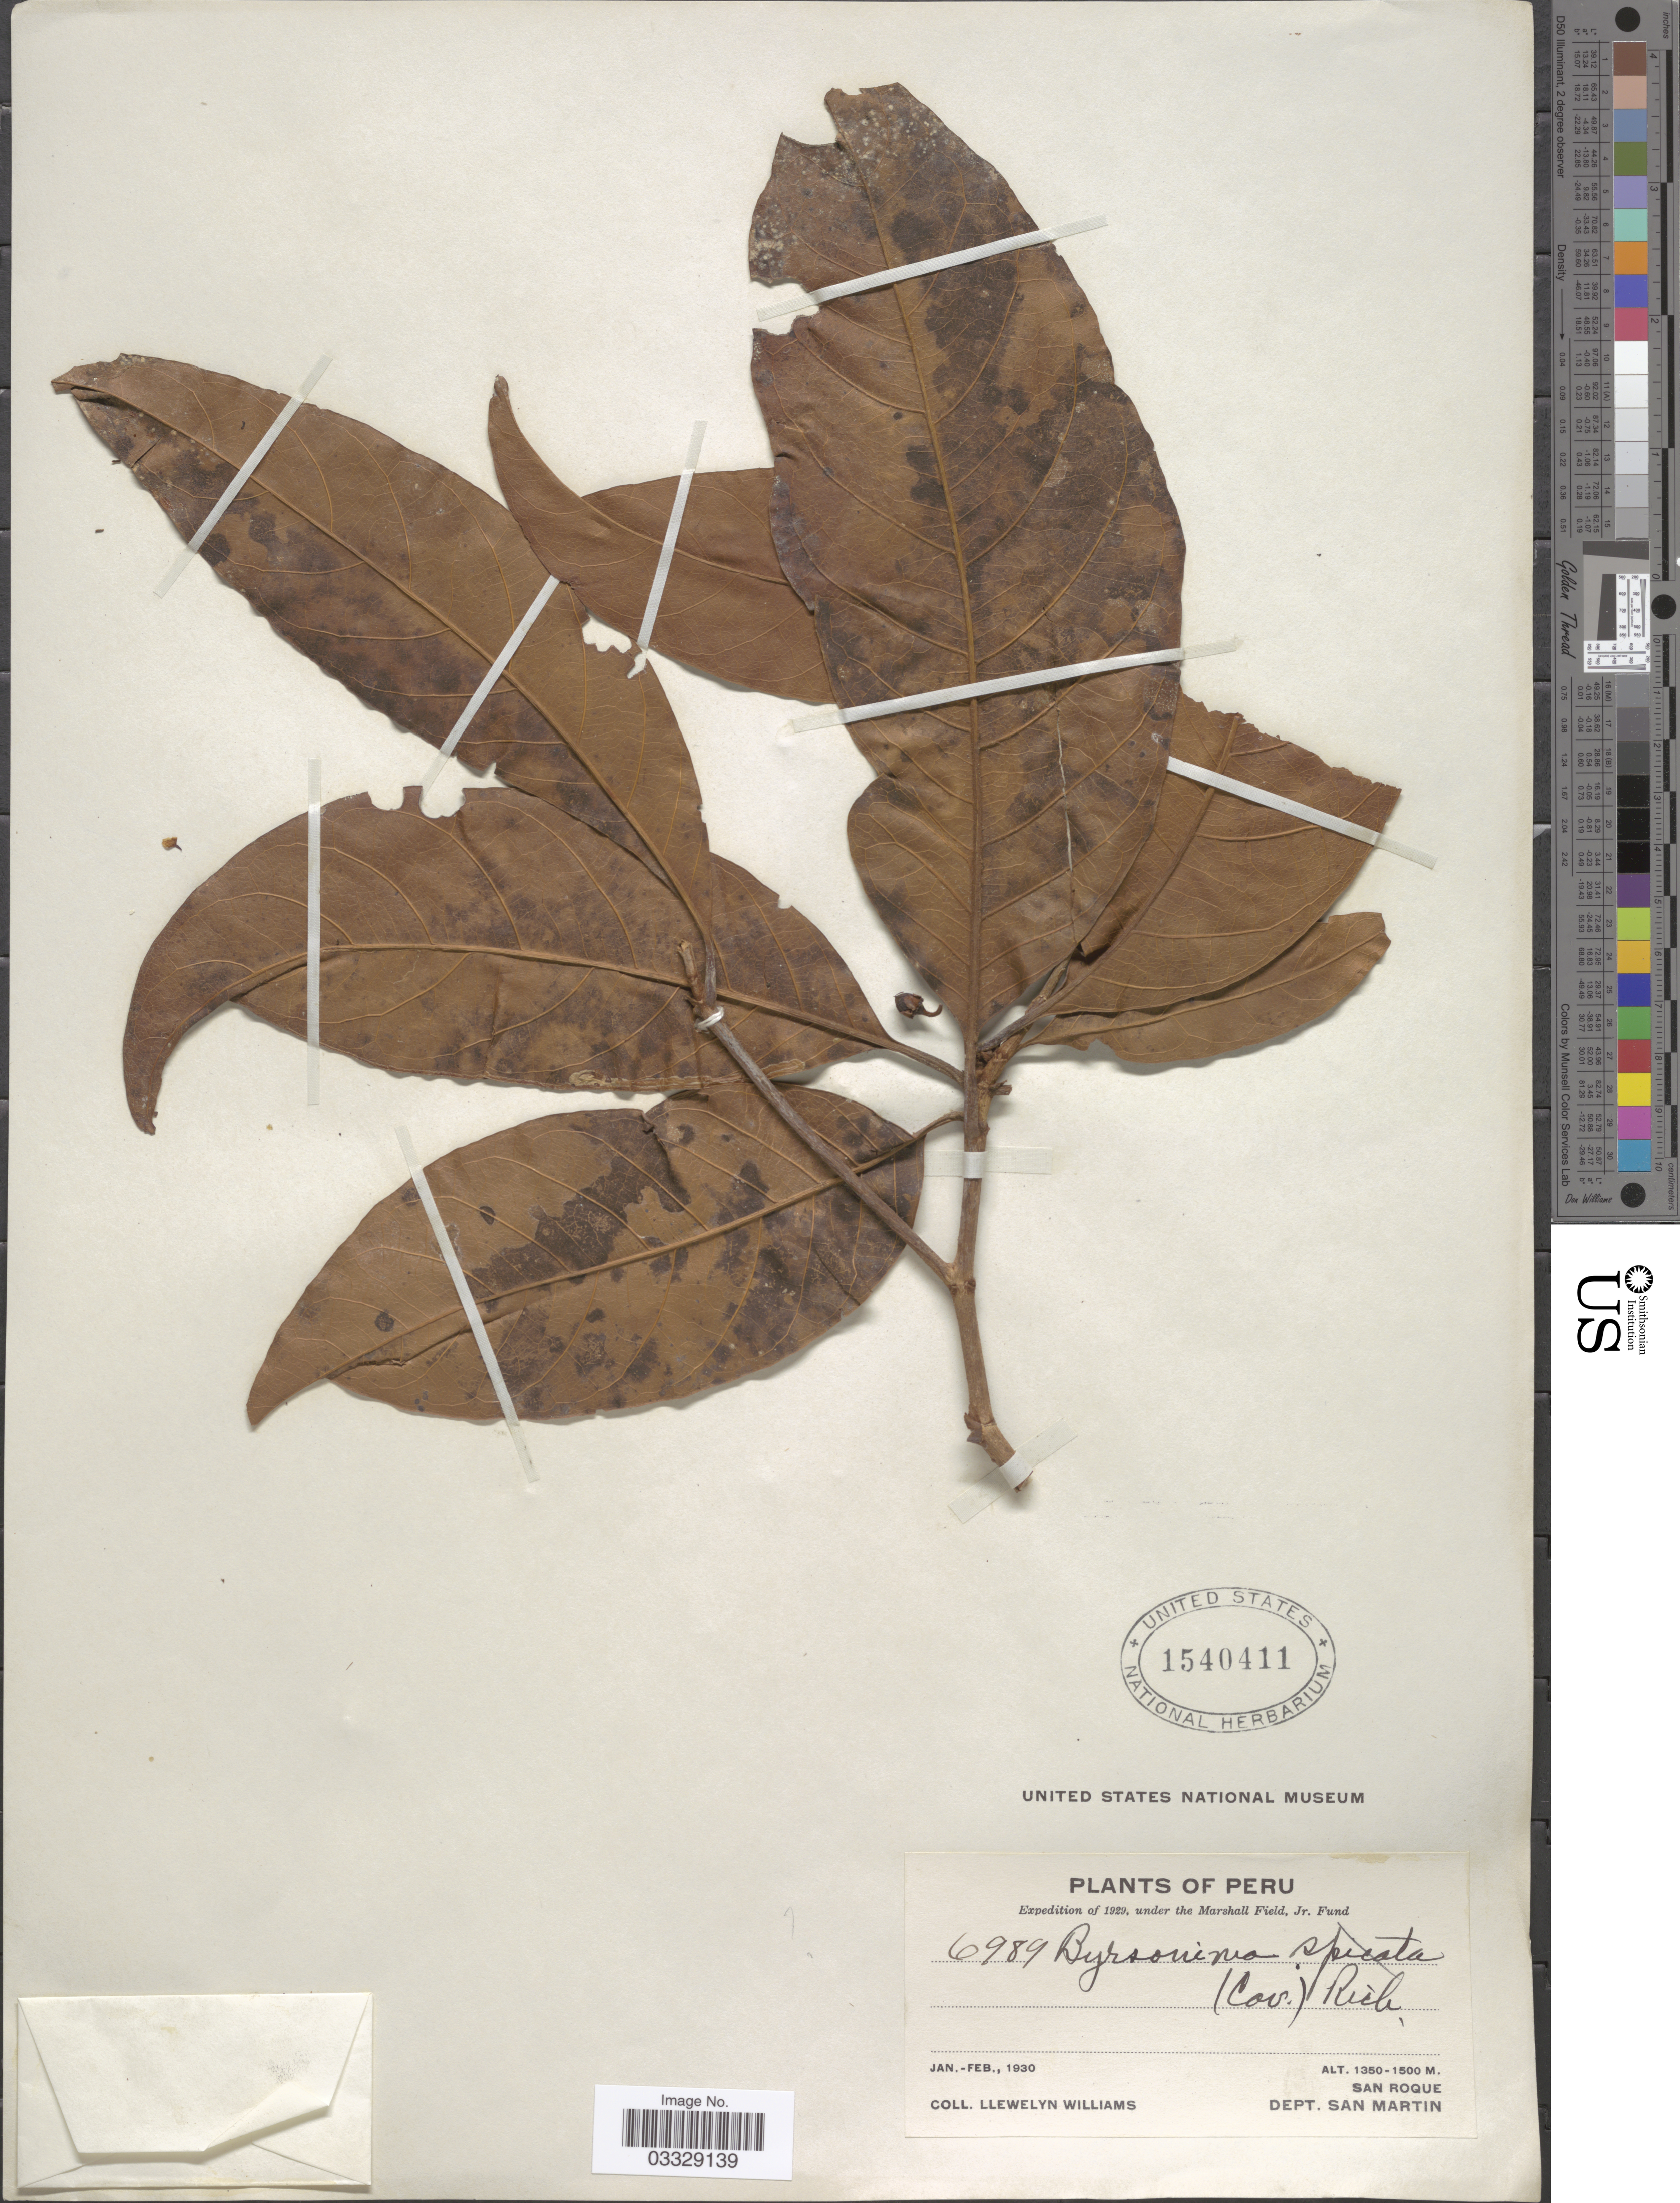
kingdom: Plantae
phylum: Tracheophyta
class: Magnoliopsida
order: Malpighiales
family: Malpighiaceae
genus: Byrsonima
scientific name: Byrsonima sp.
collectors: Ll. Williams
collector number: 6989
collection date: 1930-01/1930-02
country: Peru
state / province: San Martín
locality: San Roque. Dept. San Martin.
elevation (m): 1350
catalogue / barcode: US 1540411